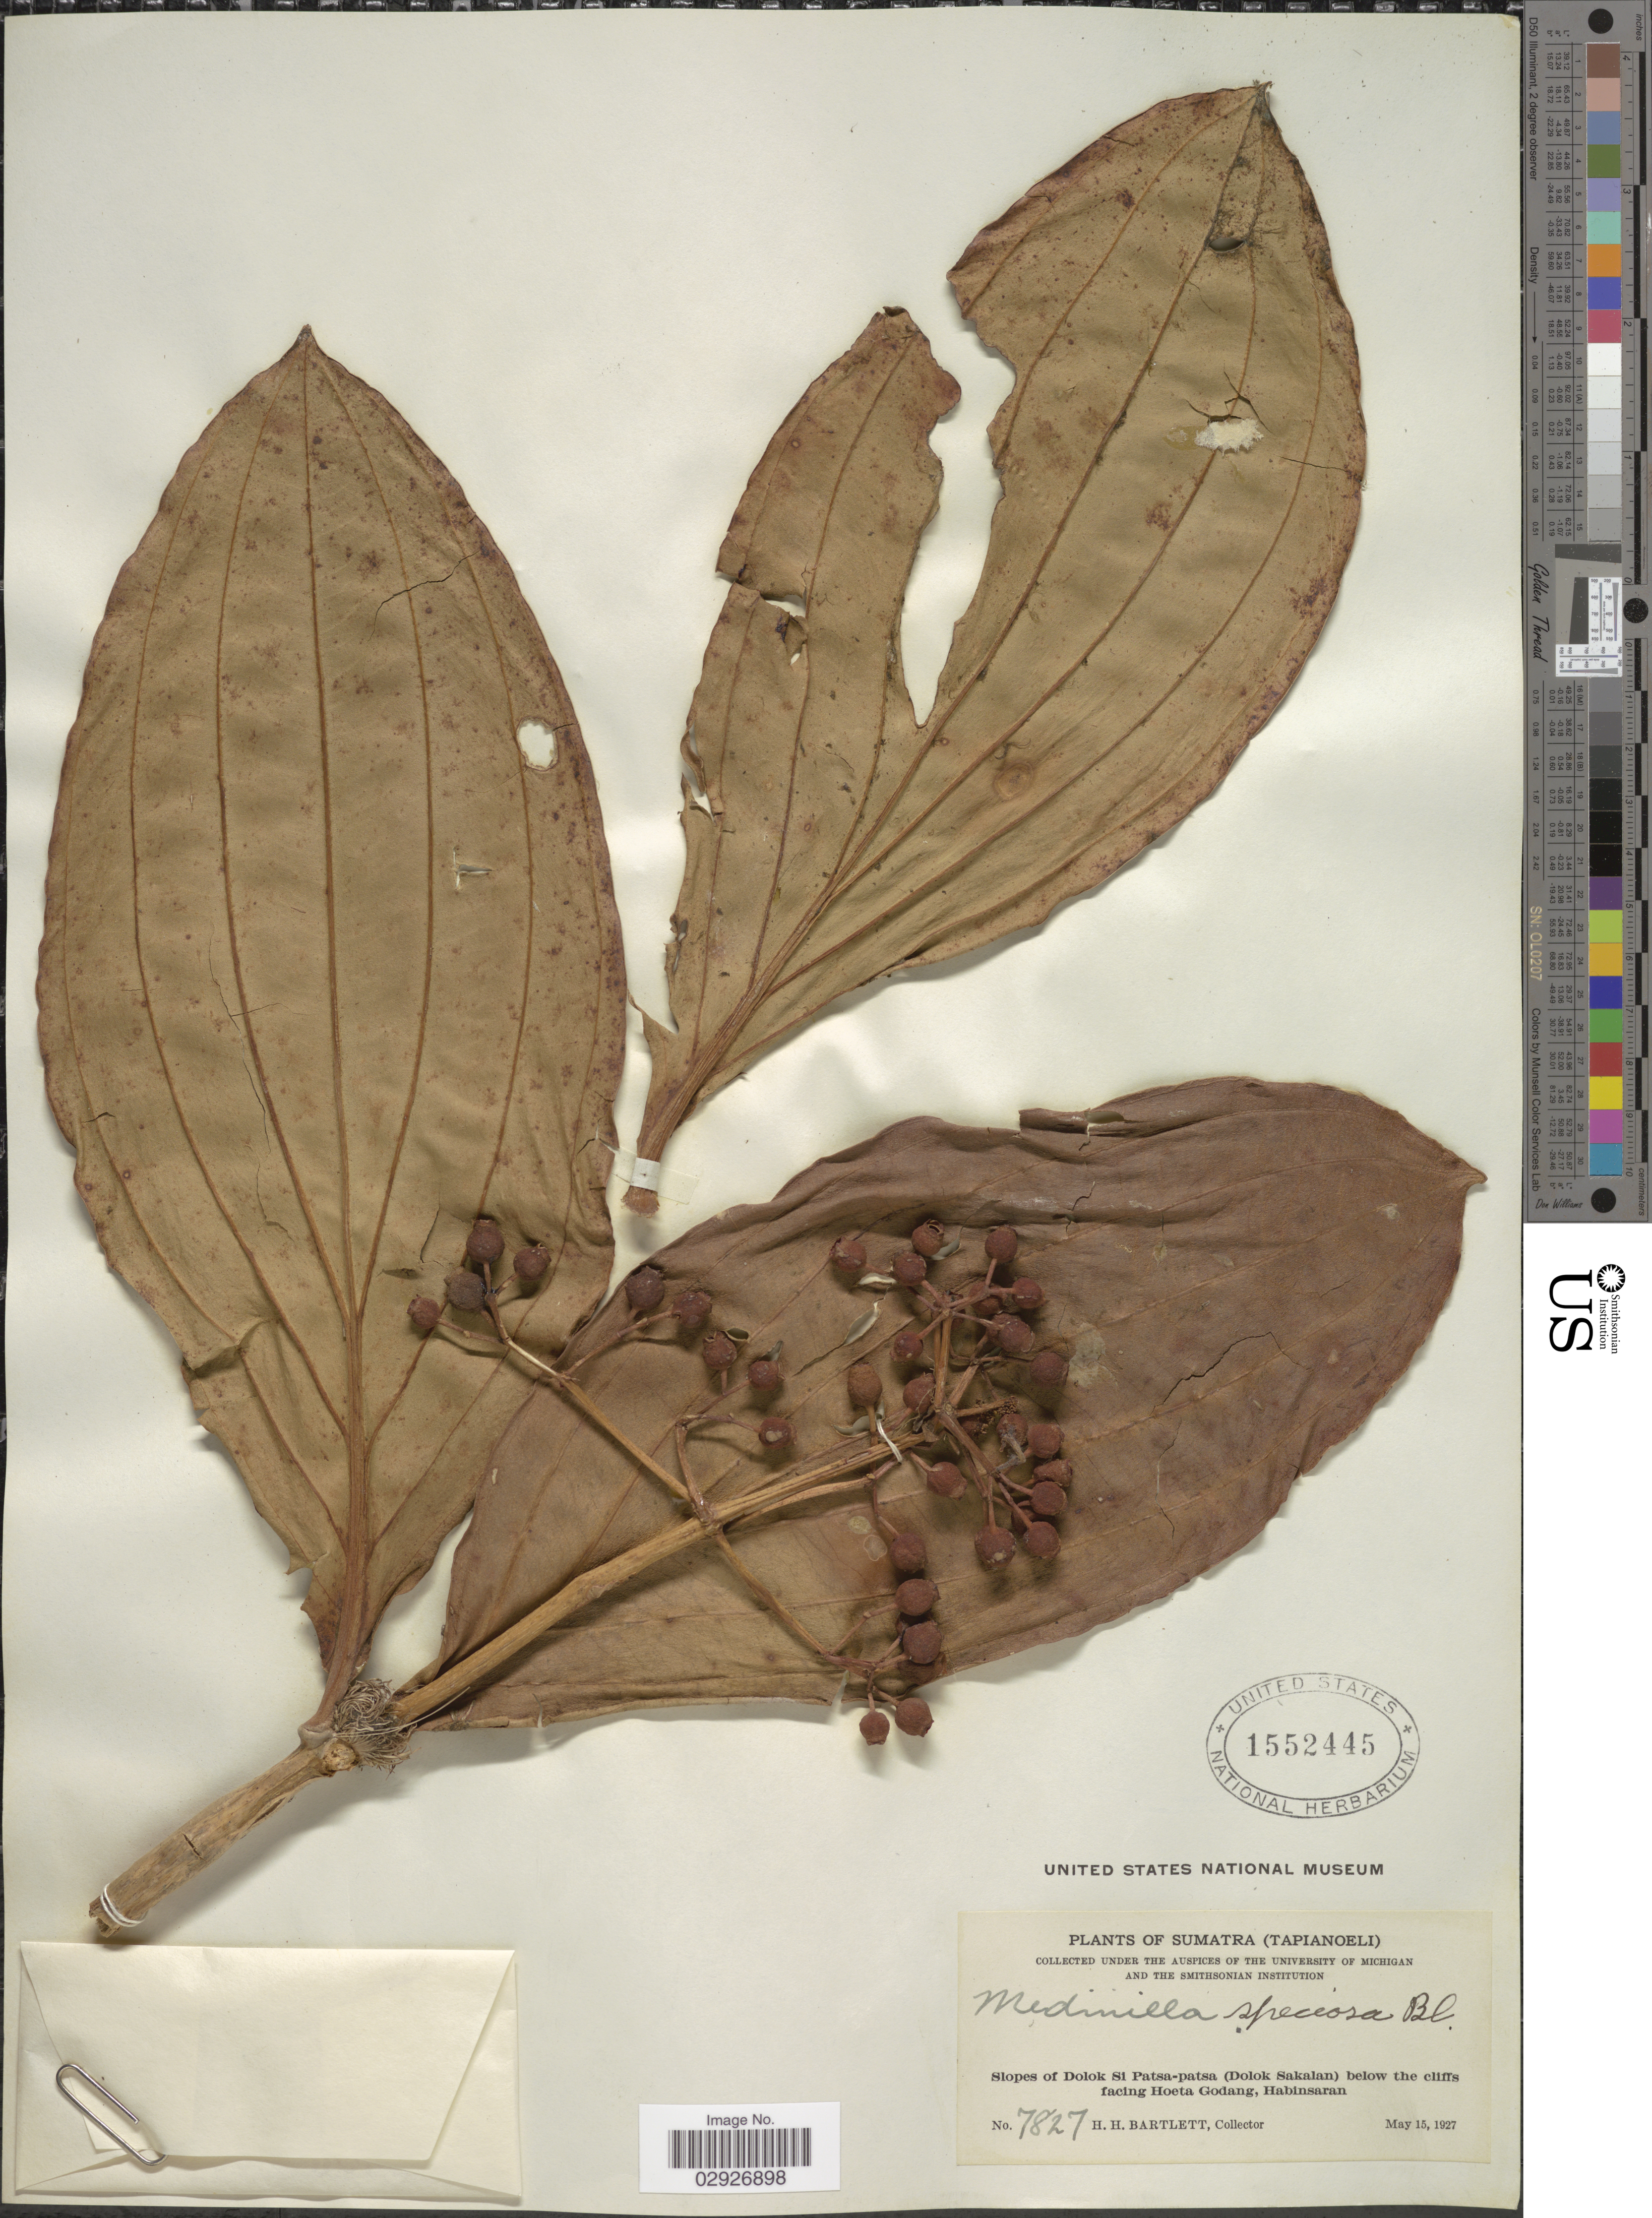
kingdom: Plantae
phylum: Tracheophyta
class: Magnoliopsida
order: Myrtales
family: Melastomataceae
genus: Medinilla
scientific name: Medinilla speciosa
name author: Blume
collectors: H. H. Bartlett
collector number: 7827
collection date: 1927-05-15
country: Indonesia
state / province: Sumatra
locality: (Tapianoeli). Slopes of Dolok Si Patsa-patsa (Dolok Sakalan) below the cliffs facing Hoeta Godang, Habinsaran.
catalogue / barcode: US 1552445